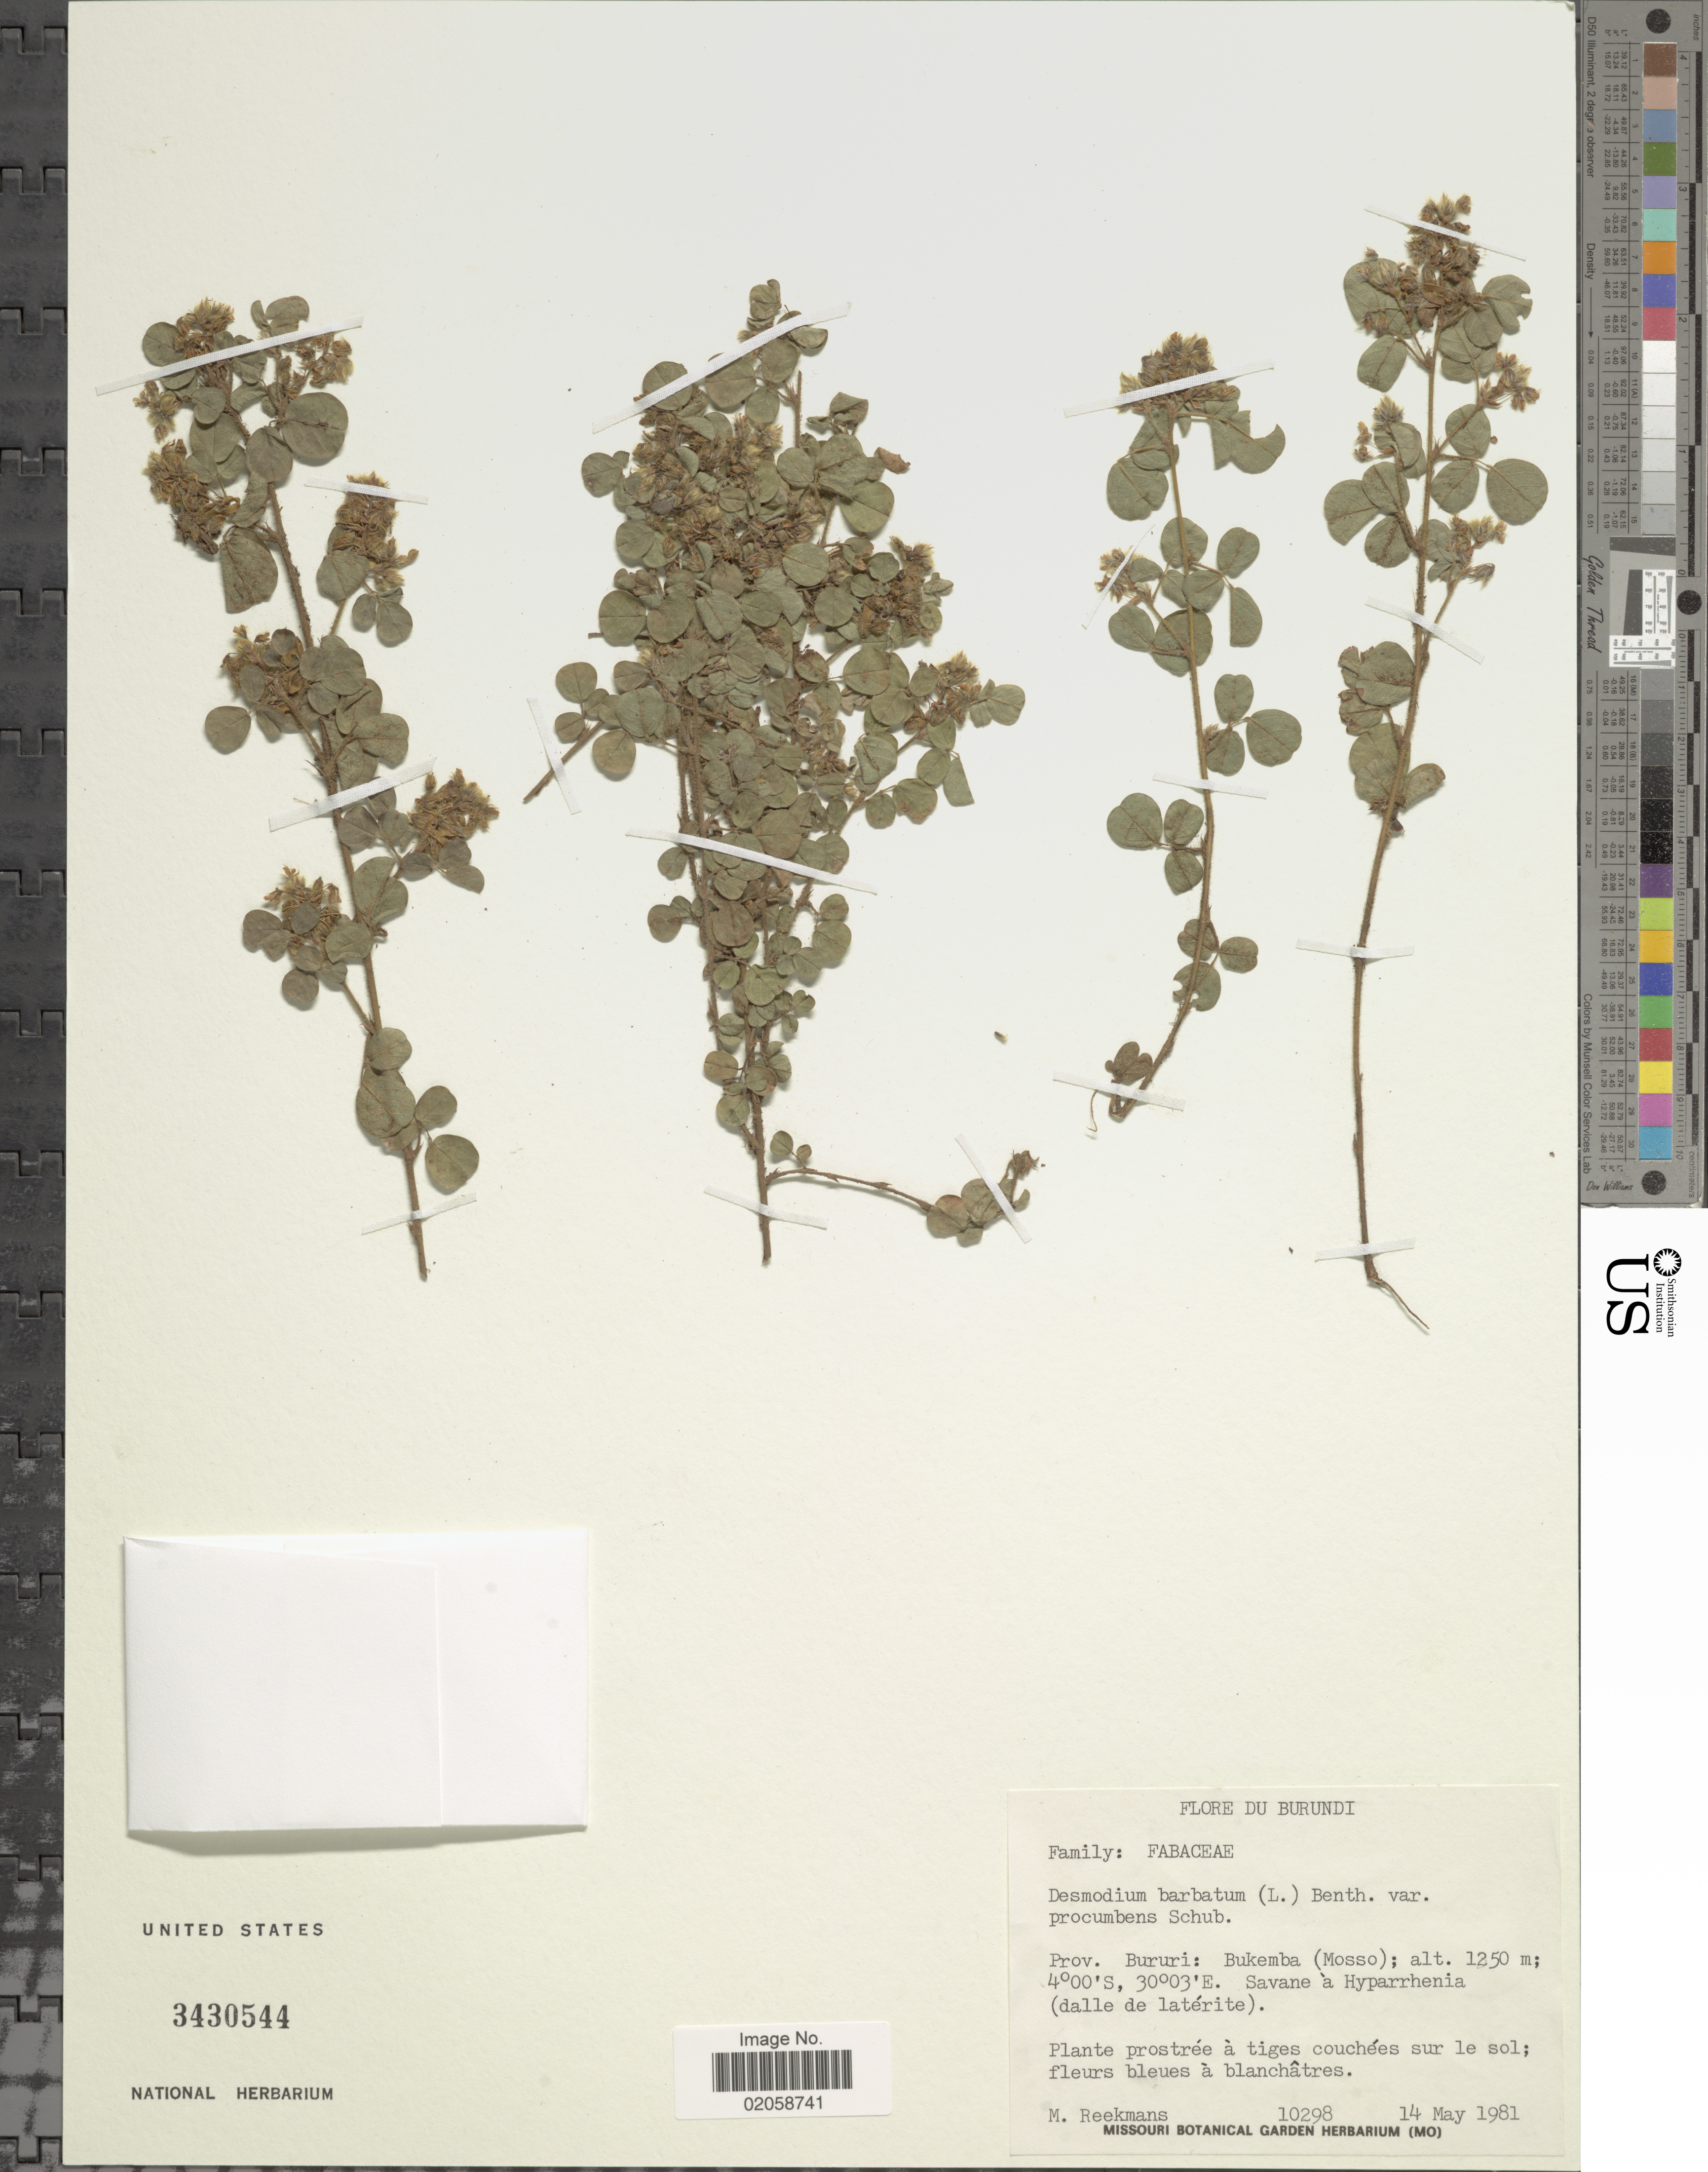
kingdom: Plantae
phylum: Tracheophyta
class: Magnoliopsida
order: Fabales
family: Fabaceae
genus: Grona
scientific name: Grona barbata var. procumbens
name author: (B.G. Schub.) H. Ohashi & K. Ohashi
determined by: Strong, Mark T., (BOT), Smithsonian Institution - National Museum of Natural History (UNITED STATES)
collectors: M. Reekmans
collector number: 10298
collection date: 1981-05-14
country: Burundi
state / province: Bururi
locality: Prov. Bururi: Bukemba ( Mosso)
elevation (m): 1250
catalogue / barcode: US 3430544